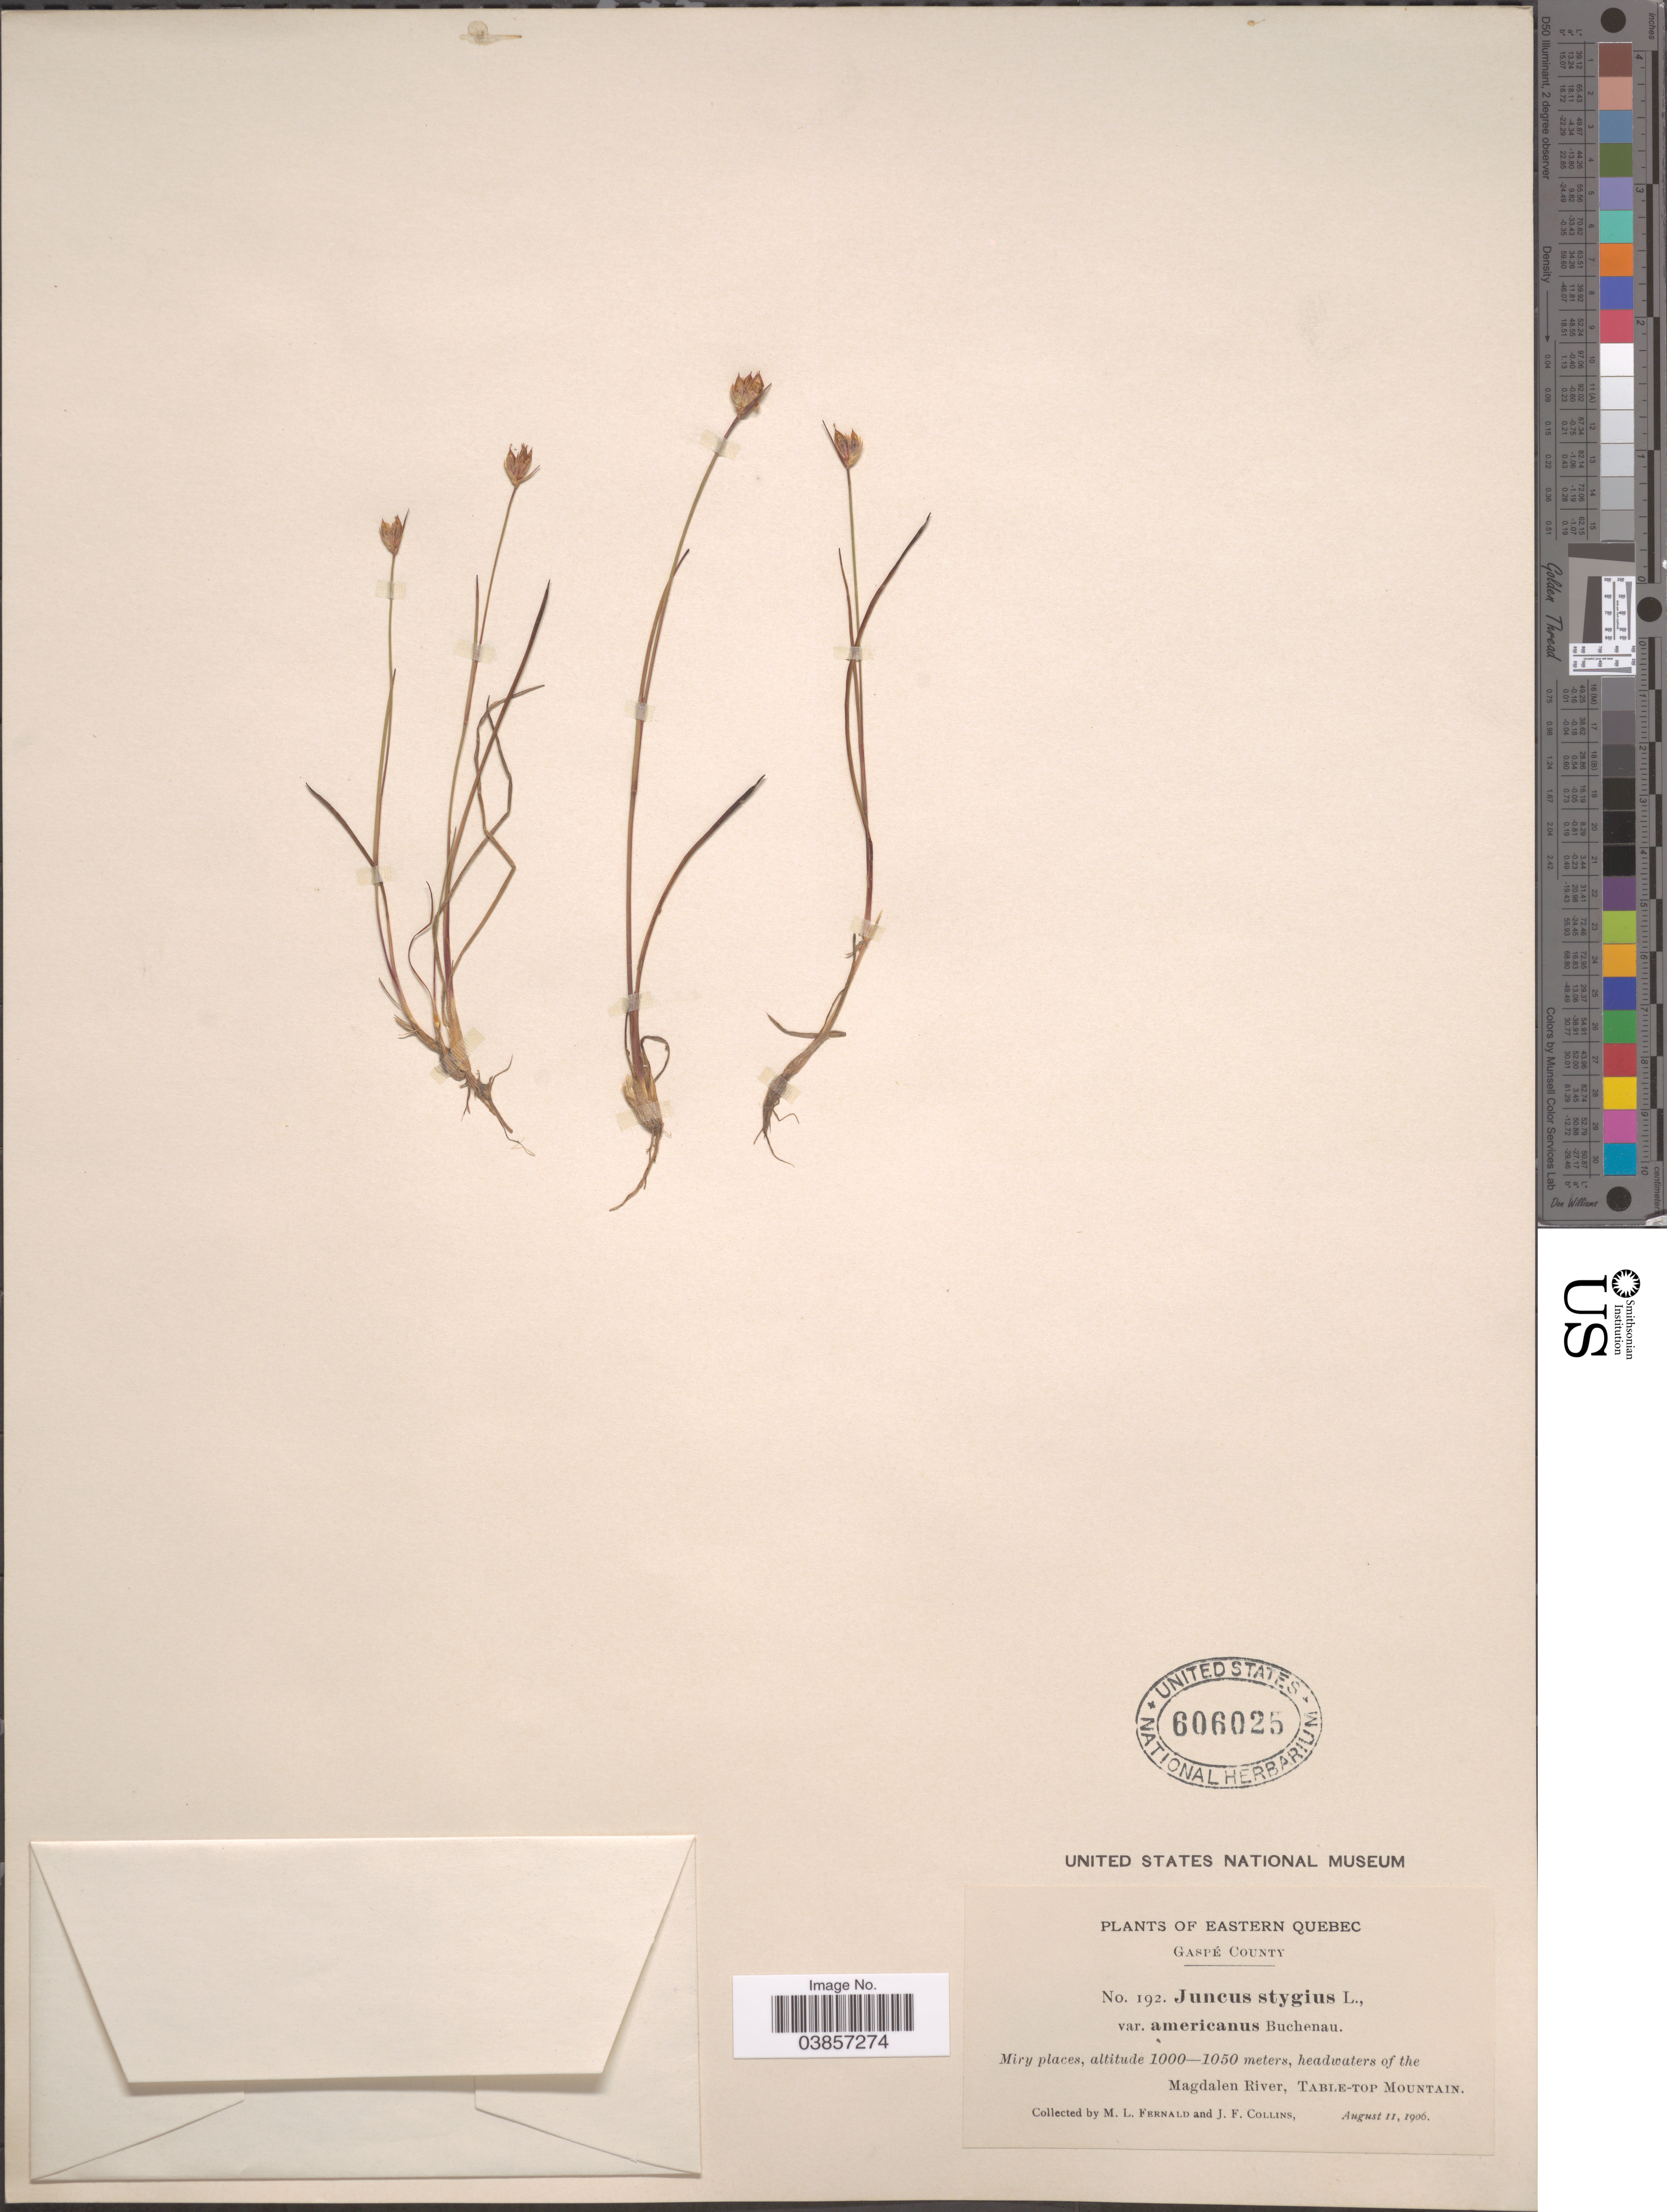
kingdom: Plantae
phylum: Tracheophyta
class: Liliopsida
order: Poales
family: Juncaceae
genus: Juncus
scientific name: Juncus stygius subsp. americanus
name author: (Buchenau) Hultén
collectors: M. L. Fernald & J. Collins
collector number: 192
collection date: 1906-08-11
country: Canada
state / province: Quebec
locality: Eastern Quebec. Gaspé County. Miry places, headwaters of the Magdalen River, Table-top Mountain.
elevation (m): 1000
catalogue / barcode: US 606025